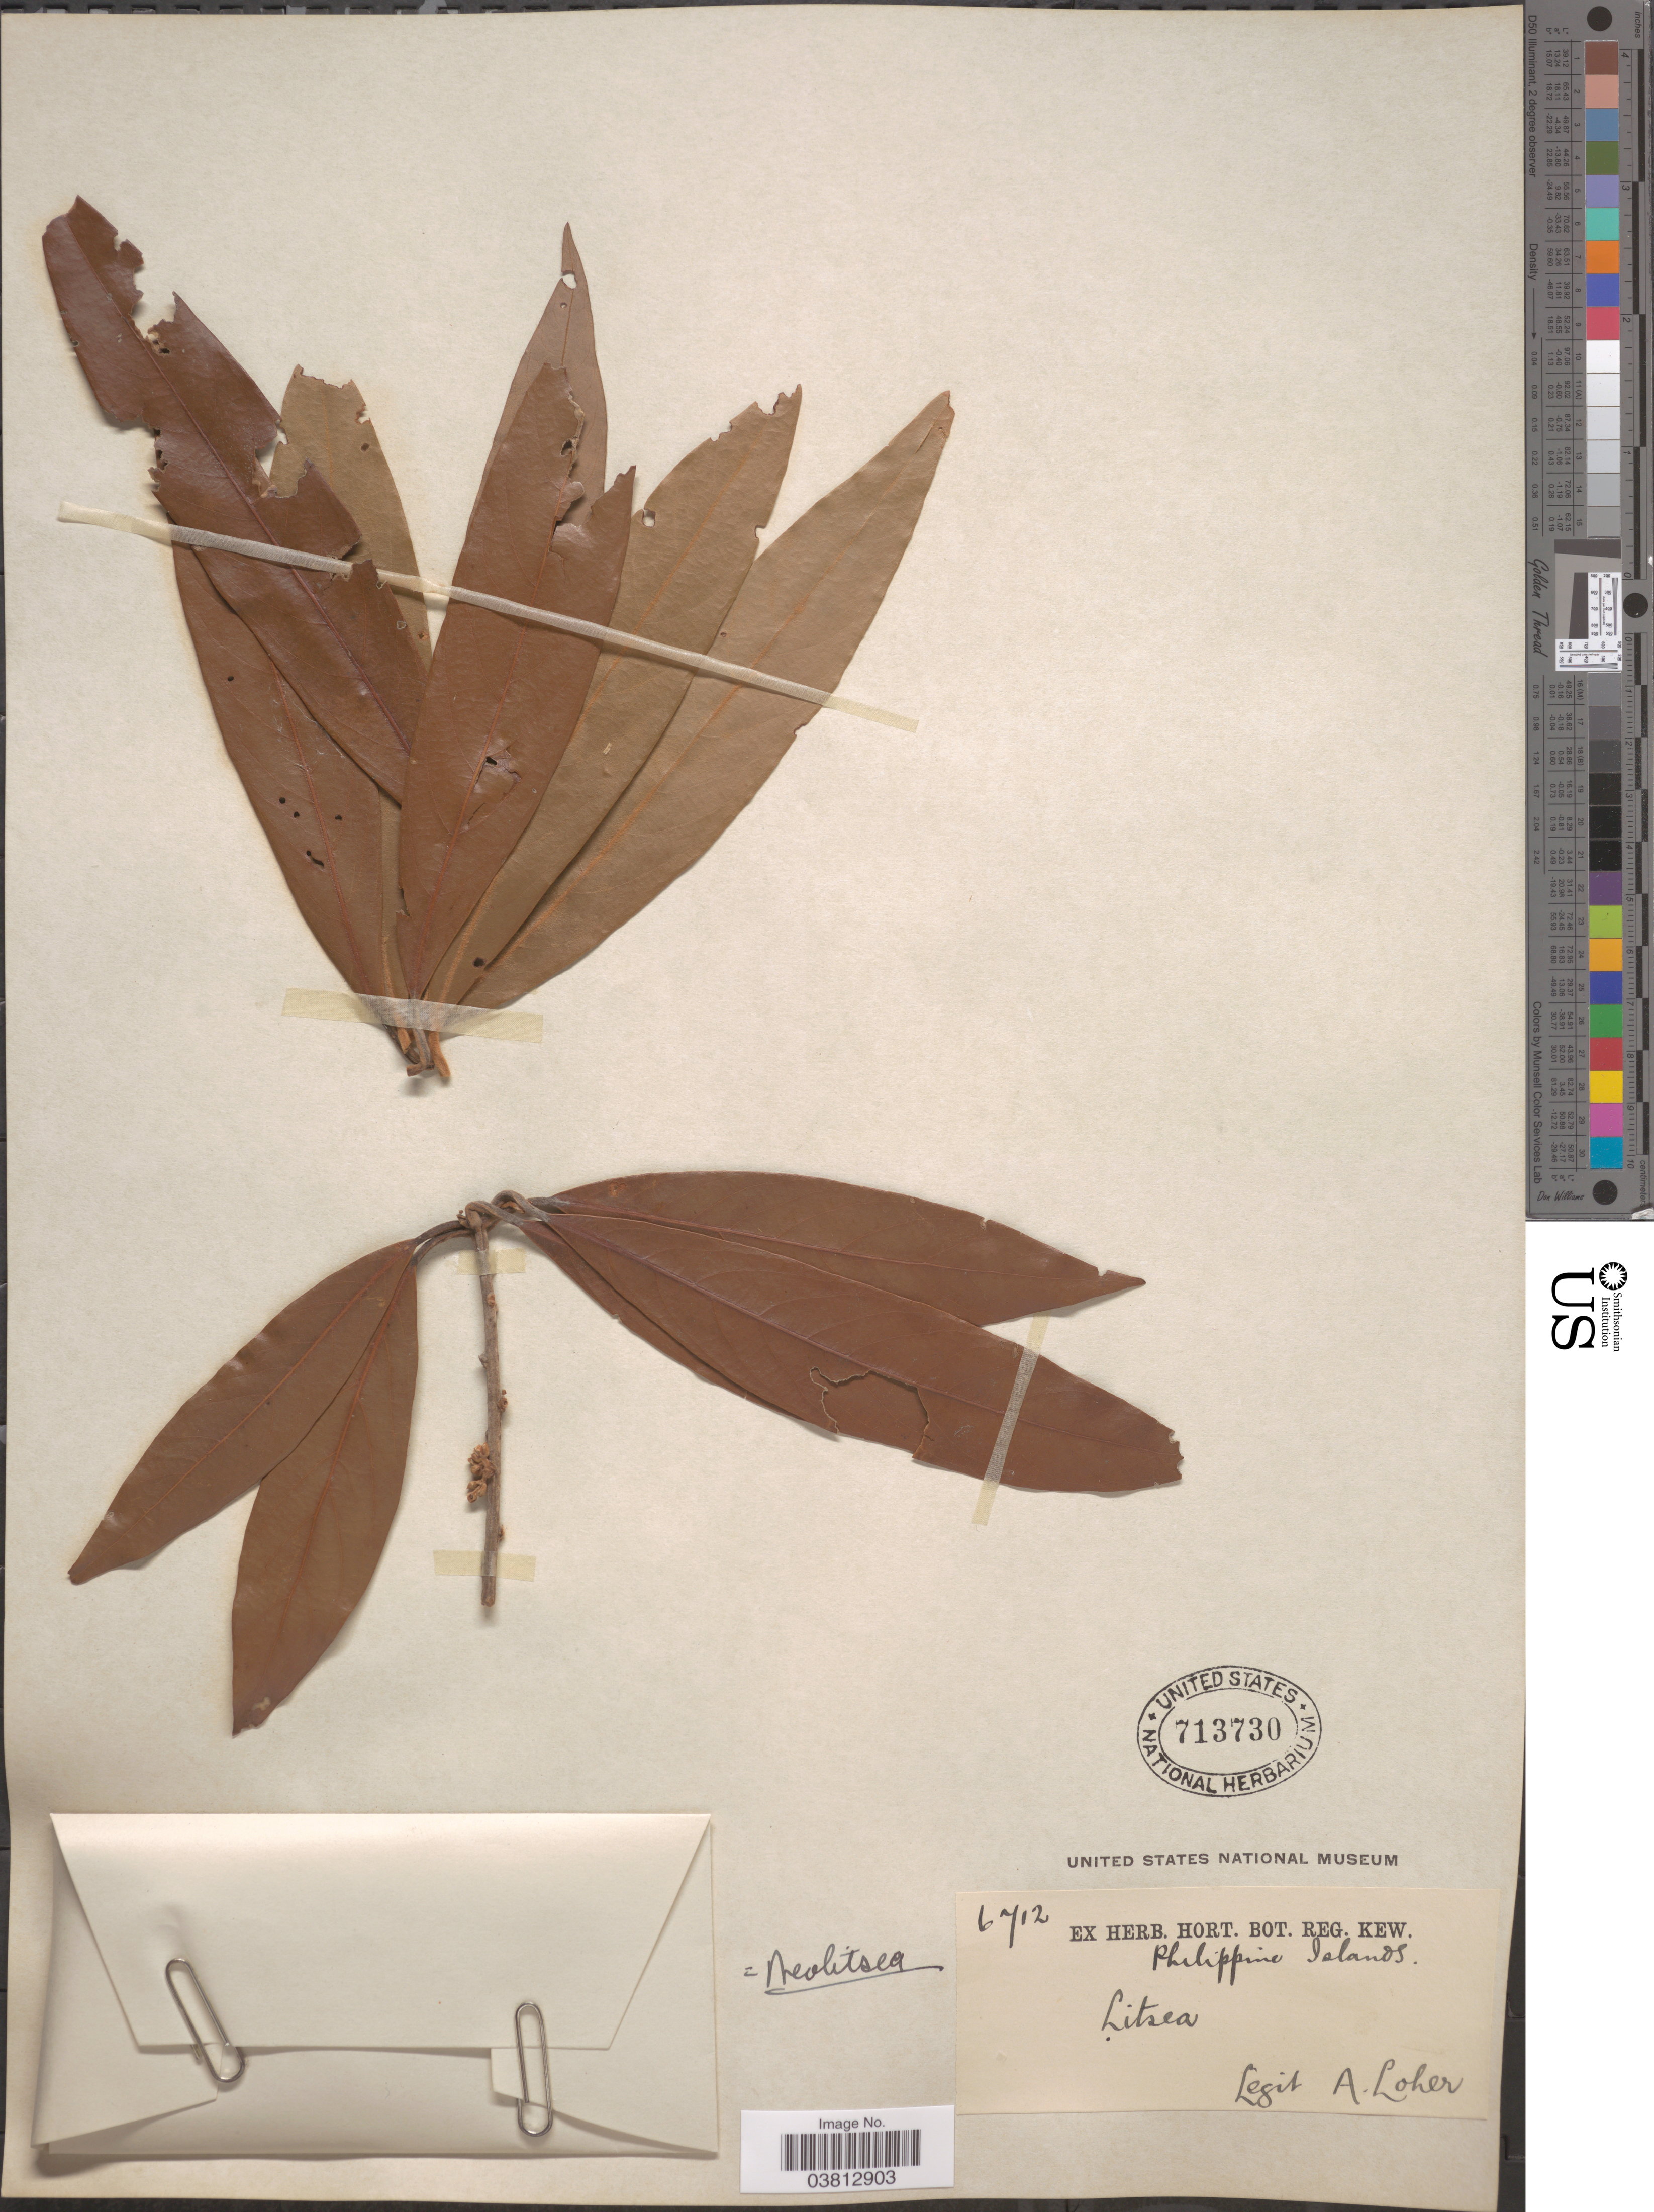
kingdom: Plantae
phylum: Tracheophyta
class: Magnoliopsida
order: Laurales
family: Lauraceae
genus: Neolitsea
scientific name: Neolitsea sp.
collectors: A. Loher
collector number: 6712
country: Philippines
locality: Philippine Islands.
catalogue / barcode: US 713730